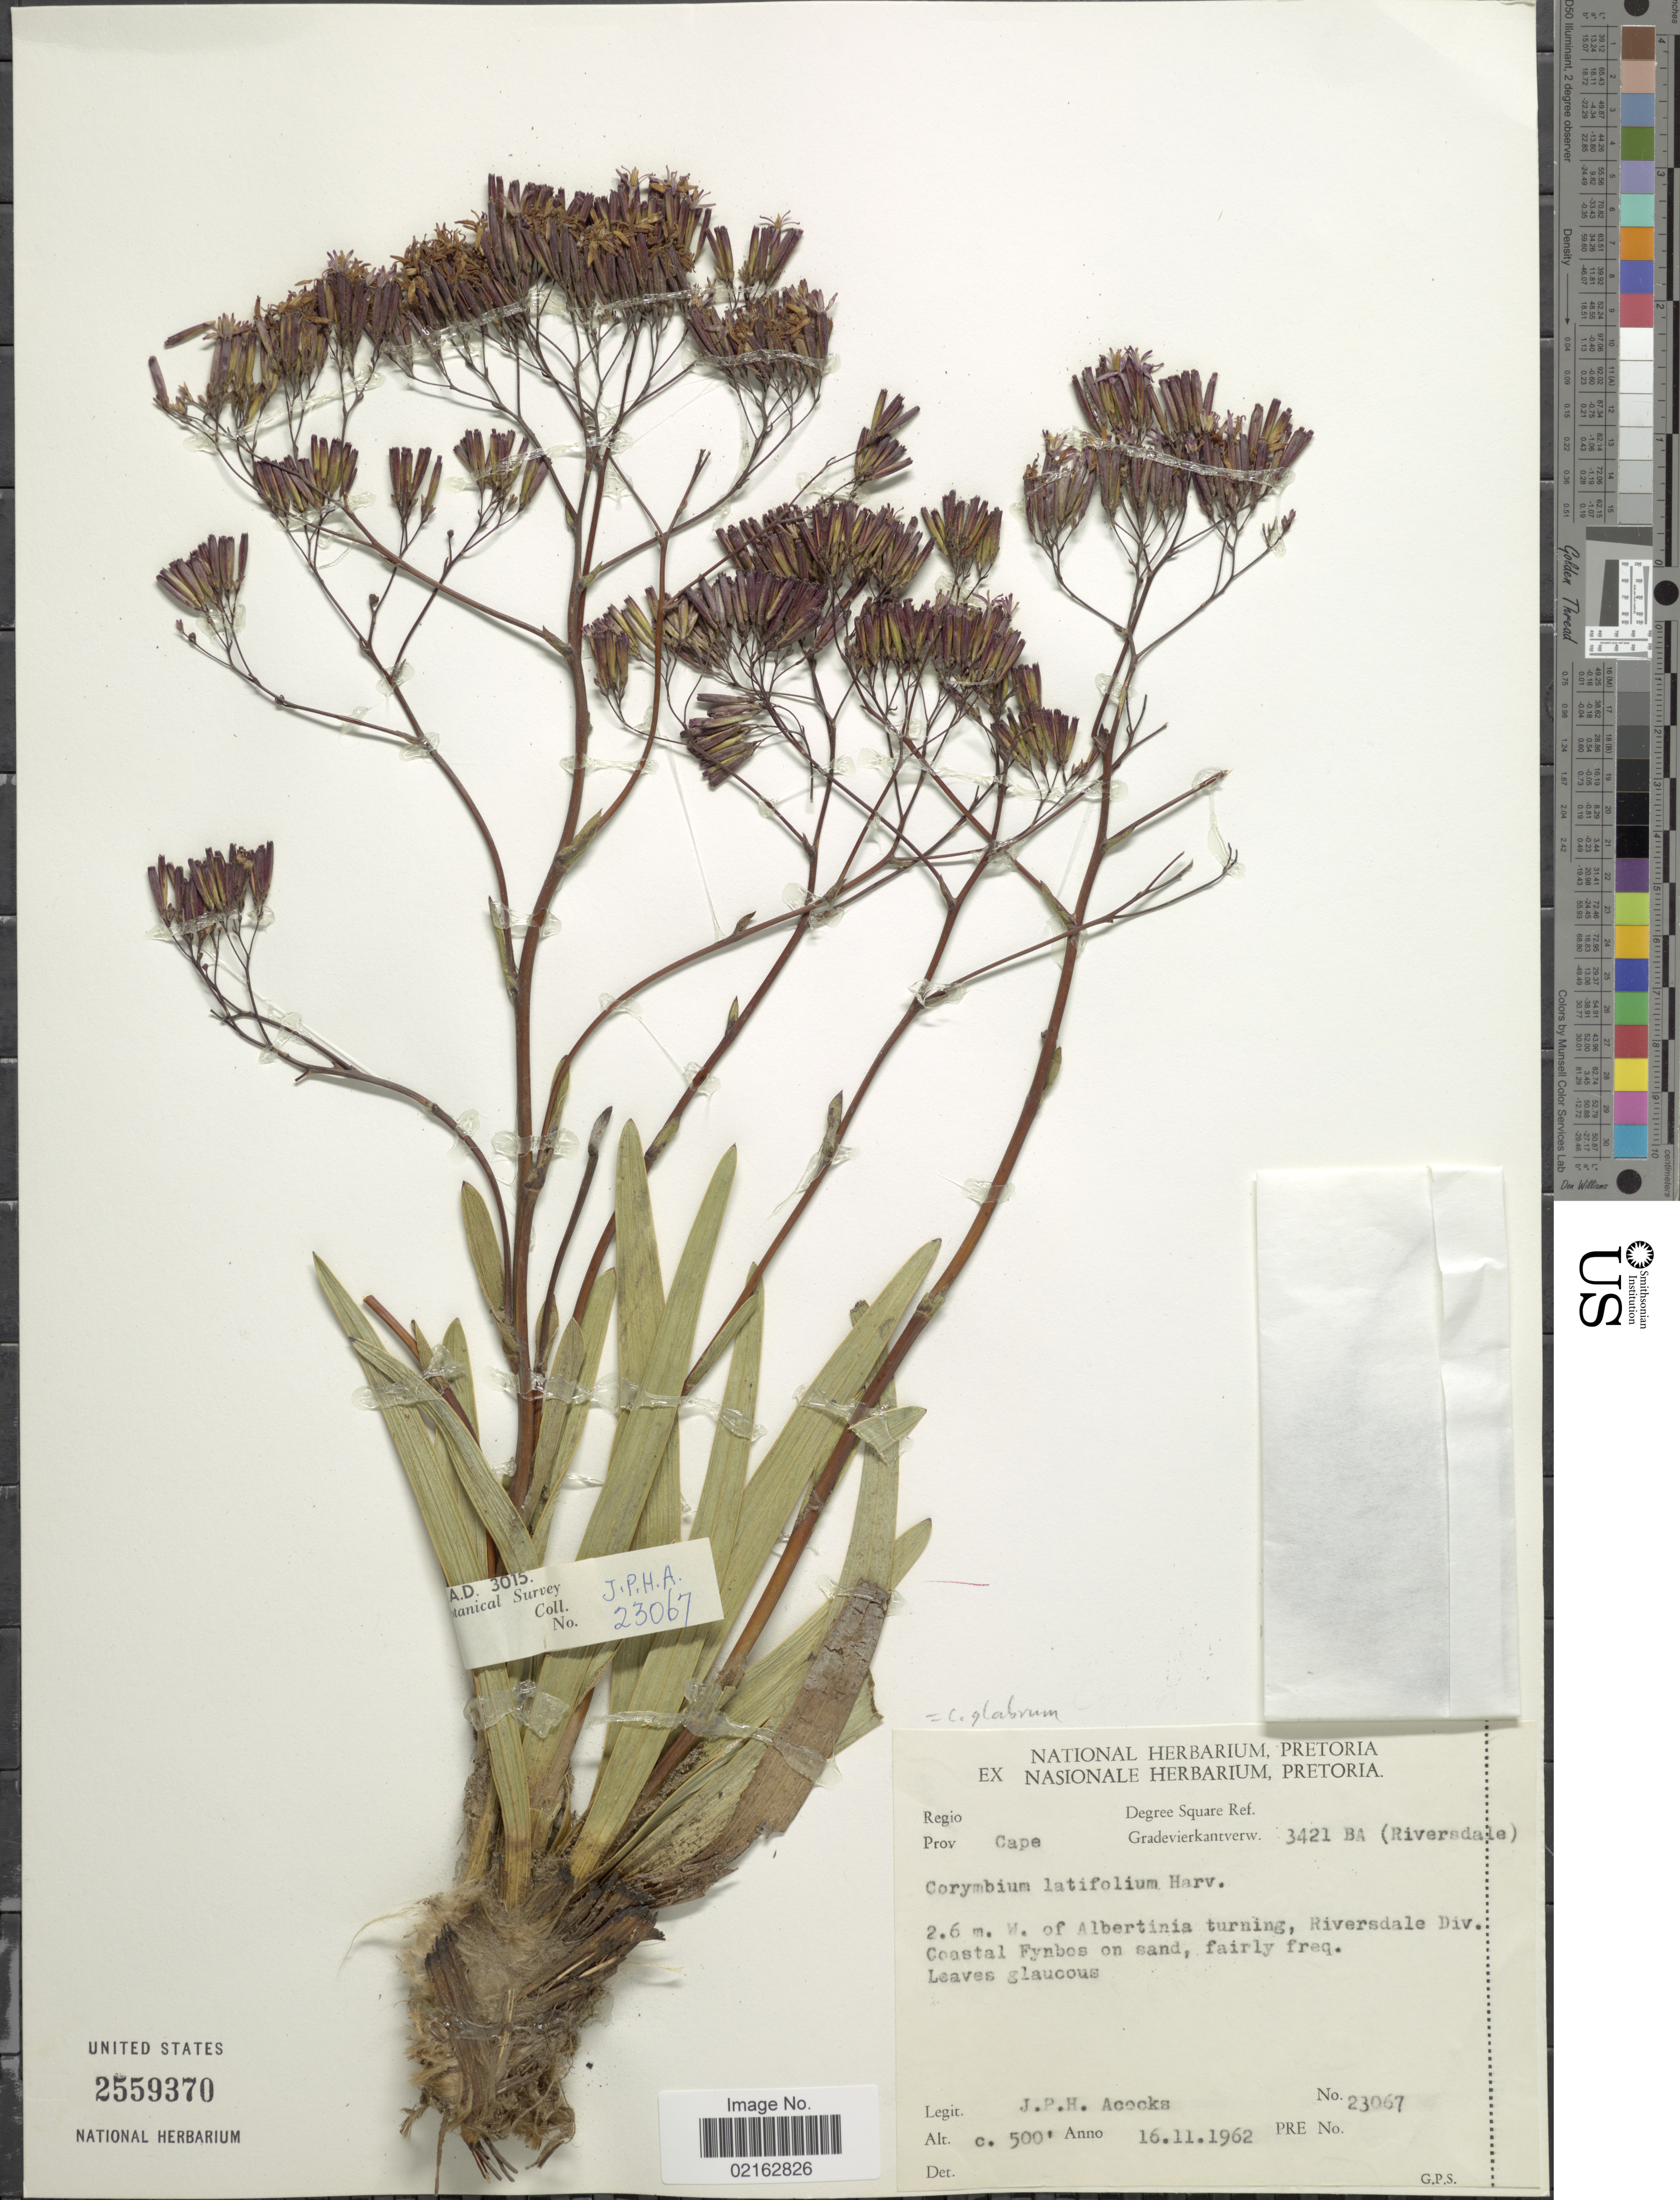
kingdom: Plantae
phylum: Tracheophyta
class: Magnoliopsida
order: Asterales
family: Asteraceae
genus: Corymbium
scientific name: Corymbium glabrum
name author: L.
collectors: J. P. Acocks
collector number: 23067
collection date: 1962-11-16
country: South Africa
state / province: Western Cape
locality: Prov Cape. 3421 BA (Riversdale). 2.6 m. W. of Albertinia turning, Riversdale Div. Coastal Fynbos on sand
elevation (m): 152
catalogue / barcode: US 2559370